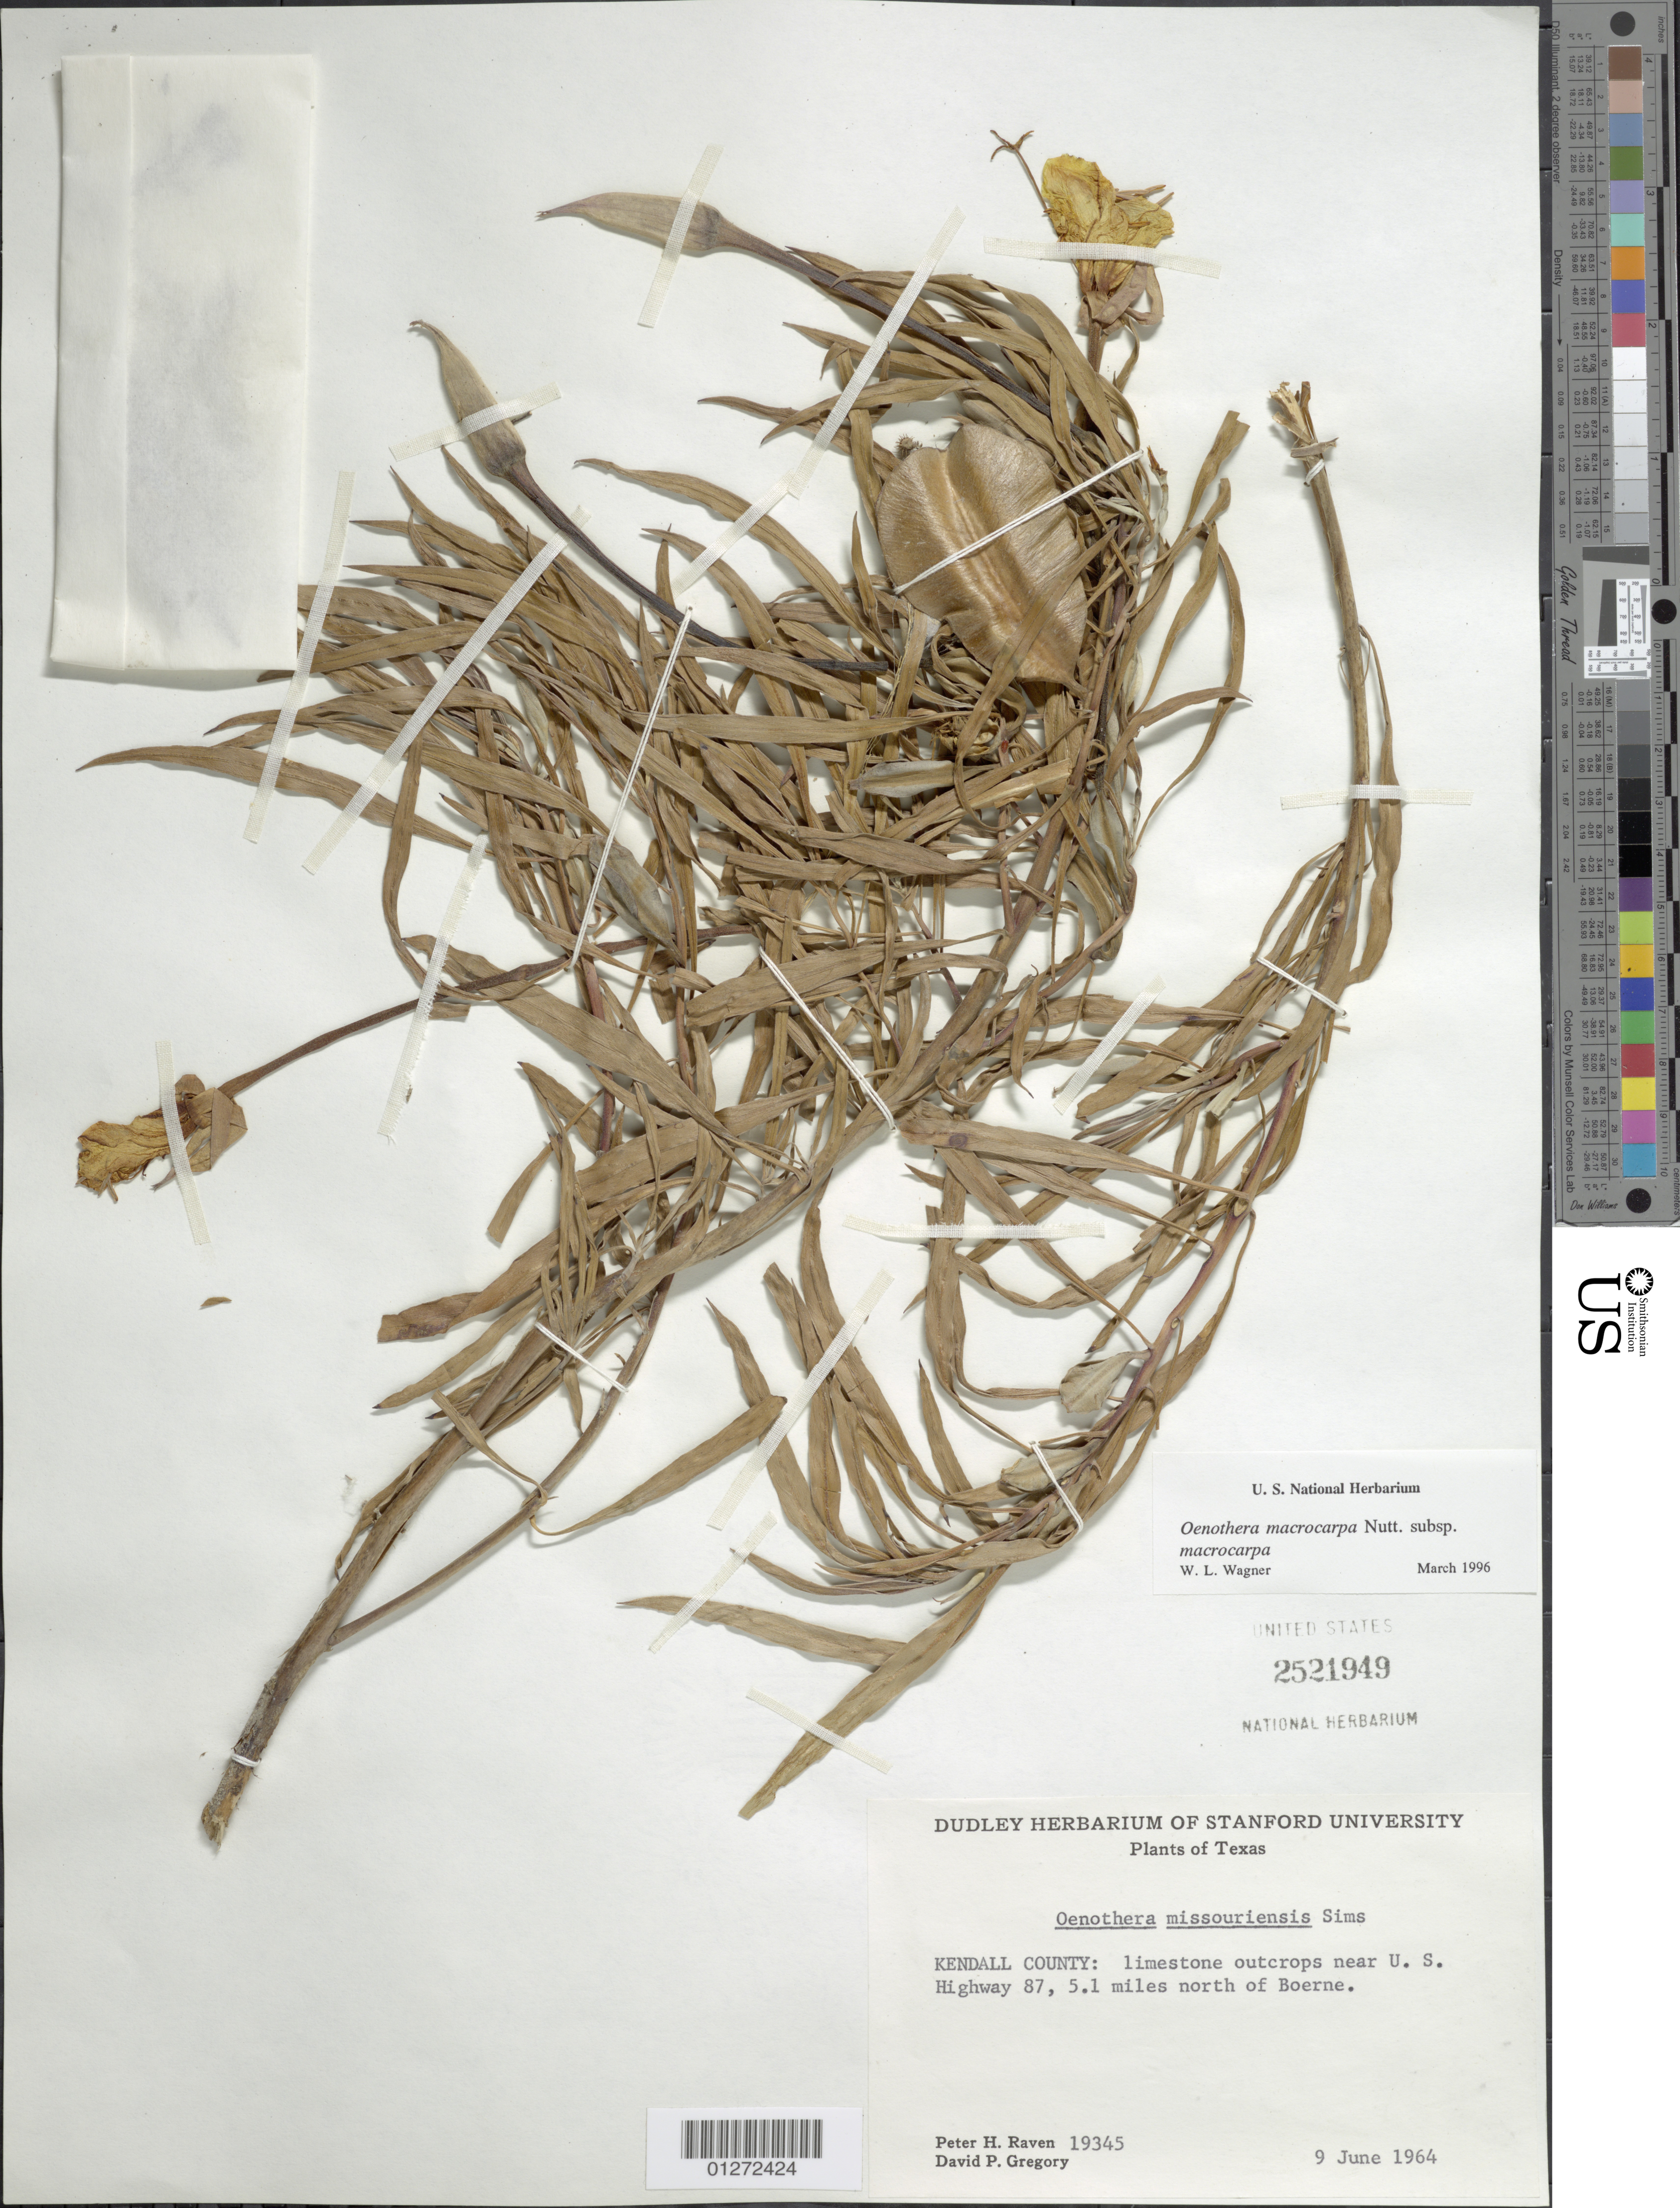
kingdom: Plantae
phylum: Tracheophyta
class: Magnoliopsida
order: Myrtales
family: Onagraceae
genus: Oenothera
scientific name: Oenothera macrocarpa subsp. macrocarpa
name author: Nutt.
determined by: Wagner, W. L., (BOT), Smithsonian Institution - National Museum of Natural History (UNITED STATES)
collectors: P. Raven & D. Gregory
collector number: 19345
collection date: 1964-06-09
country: United States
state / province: Texas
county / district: Kendall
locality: near US Hwy 87, 5.1 mi N of Boerne.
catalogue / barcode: US 2521949